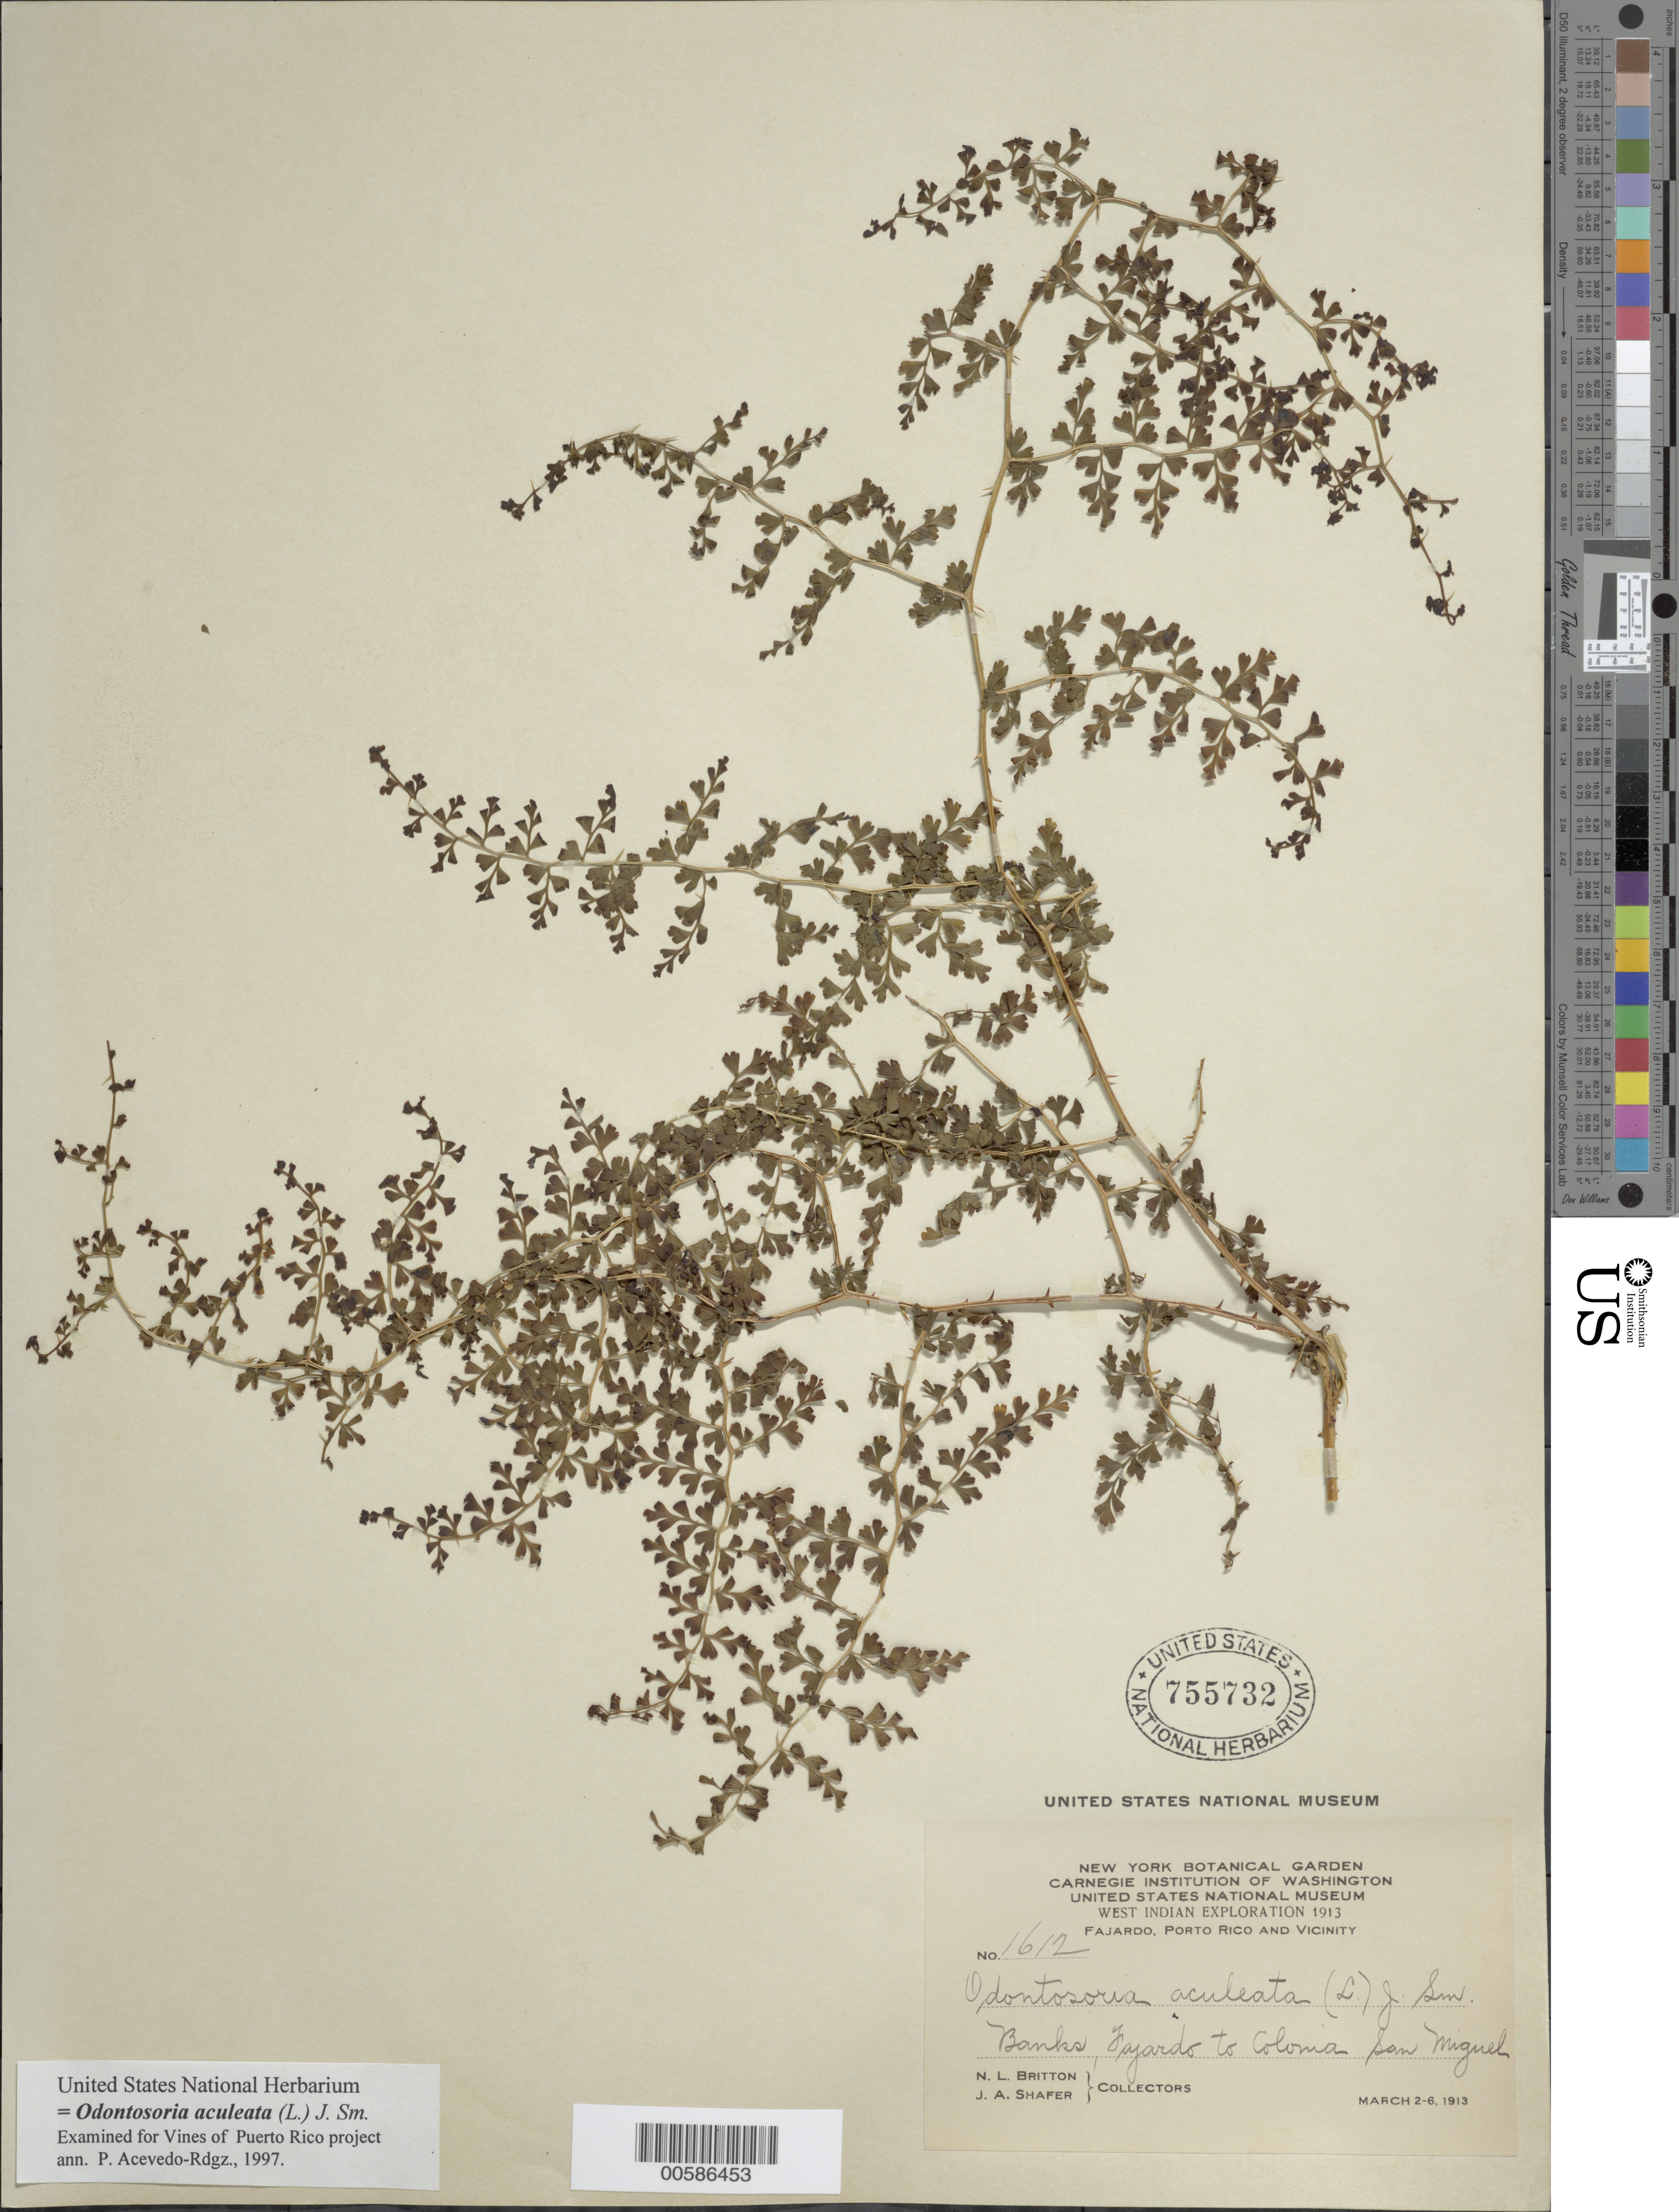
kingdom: Plantae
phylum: Tracheophyta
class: Polypodiopsida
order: Polypodiales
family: Lindsaeaceae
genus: Odontosoria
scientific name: Odontosoria aculeata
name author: (L.) J. Sm.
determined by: Acevedo-Rodríguez, P., (BOT), Smithsonian Institution - National Museum of Natural History (UNITED STATES)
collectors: N. Britton & J. A. Shafer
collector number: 1612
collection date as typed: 02 Mar 1913 to 06 Mar 1913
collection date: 1913-03-02/1913-03-06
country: Puerto Rico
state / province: Fajardo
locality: Fajardo to Colonia, San Miguel.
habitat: Banks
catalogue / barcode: US 755732